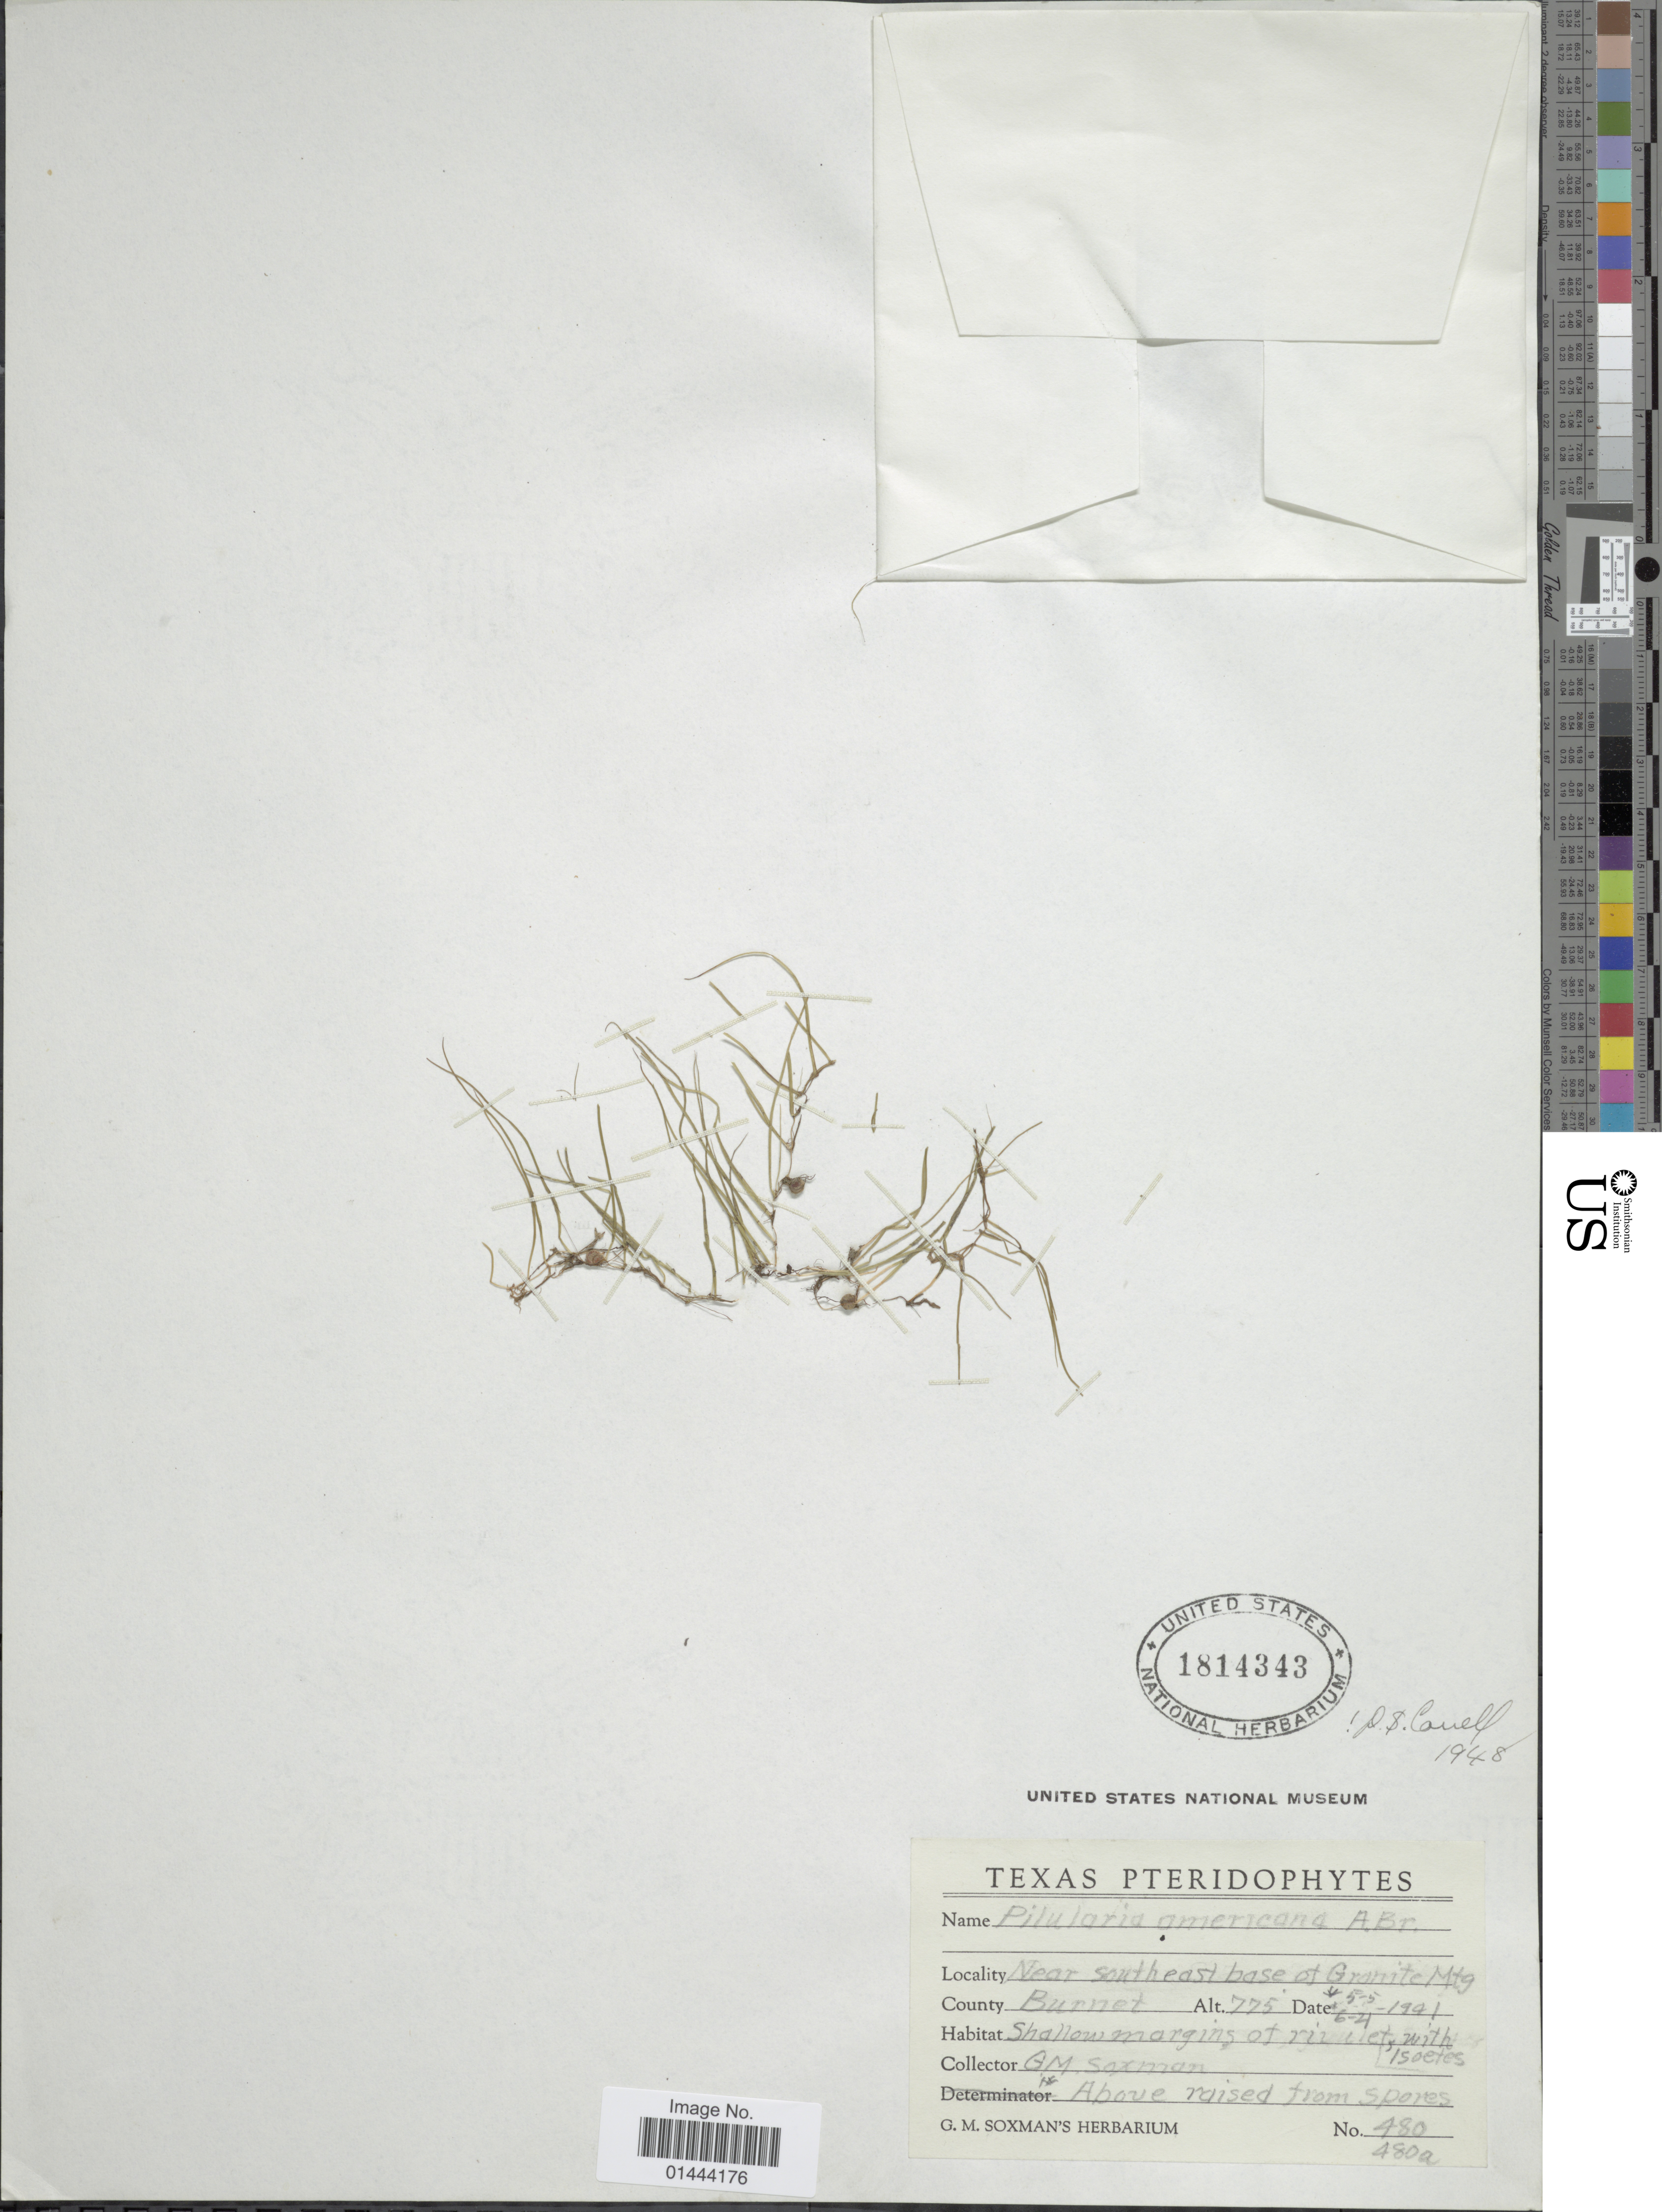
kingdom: Plantae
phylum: Tracheophyta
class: Polypodiopsida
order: Salviniales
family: Marsileaceae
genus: Pilularia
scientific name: Pilularia americana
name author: A. Braun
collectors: G. Saxman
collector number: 480/480a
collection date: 1991-05-05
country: United States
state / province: Texas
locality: Near southeast base of Granite Mts., County Burnet, shallow margins of river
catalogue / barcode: US 1814343